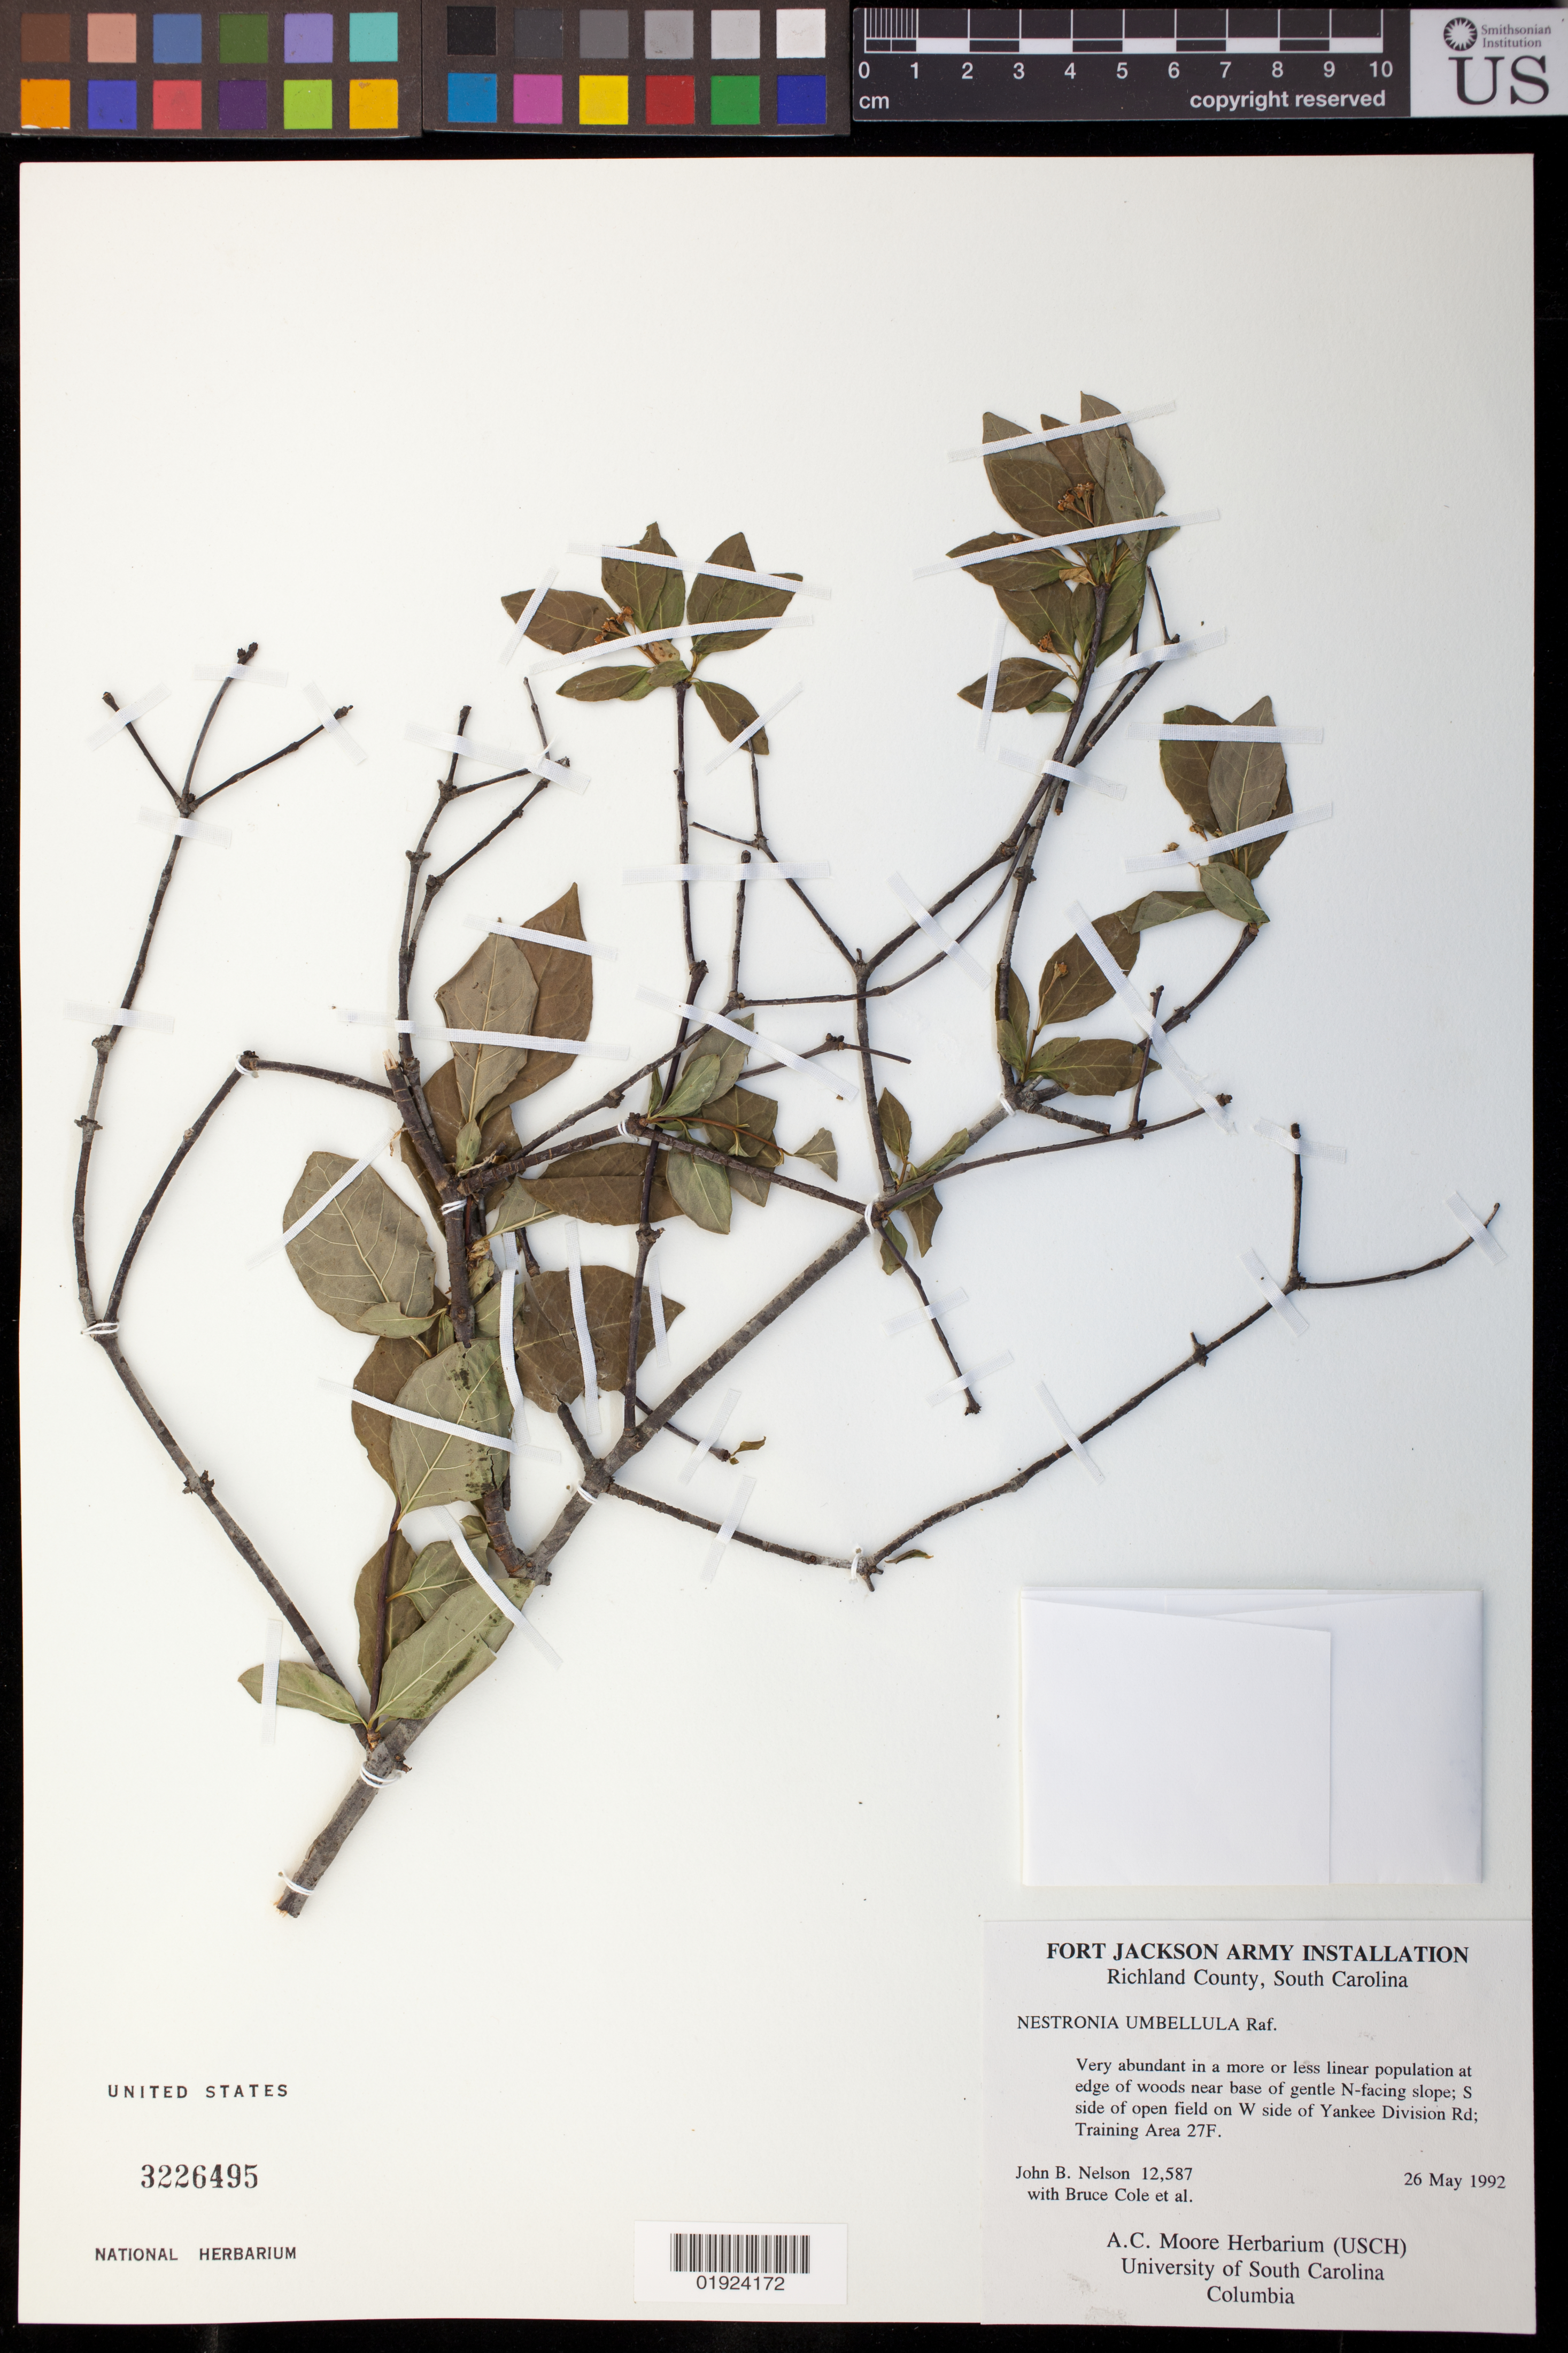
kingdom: Plantae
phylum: Tracheophyta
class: Magnoliopsida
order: Santalales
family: Santalaceae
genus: Nestronia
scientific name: Nestronia umbellula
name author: Raf.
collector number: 12587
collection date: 1992-05-26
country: United States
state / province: South Carolina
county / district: Richland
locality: Fort Jackson Army Installation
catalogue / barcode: US 3226495